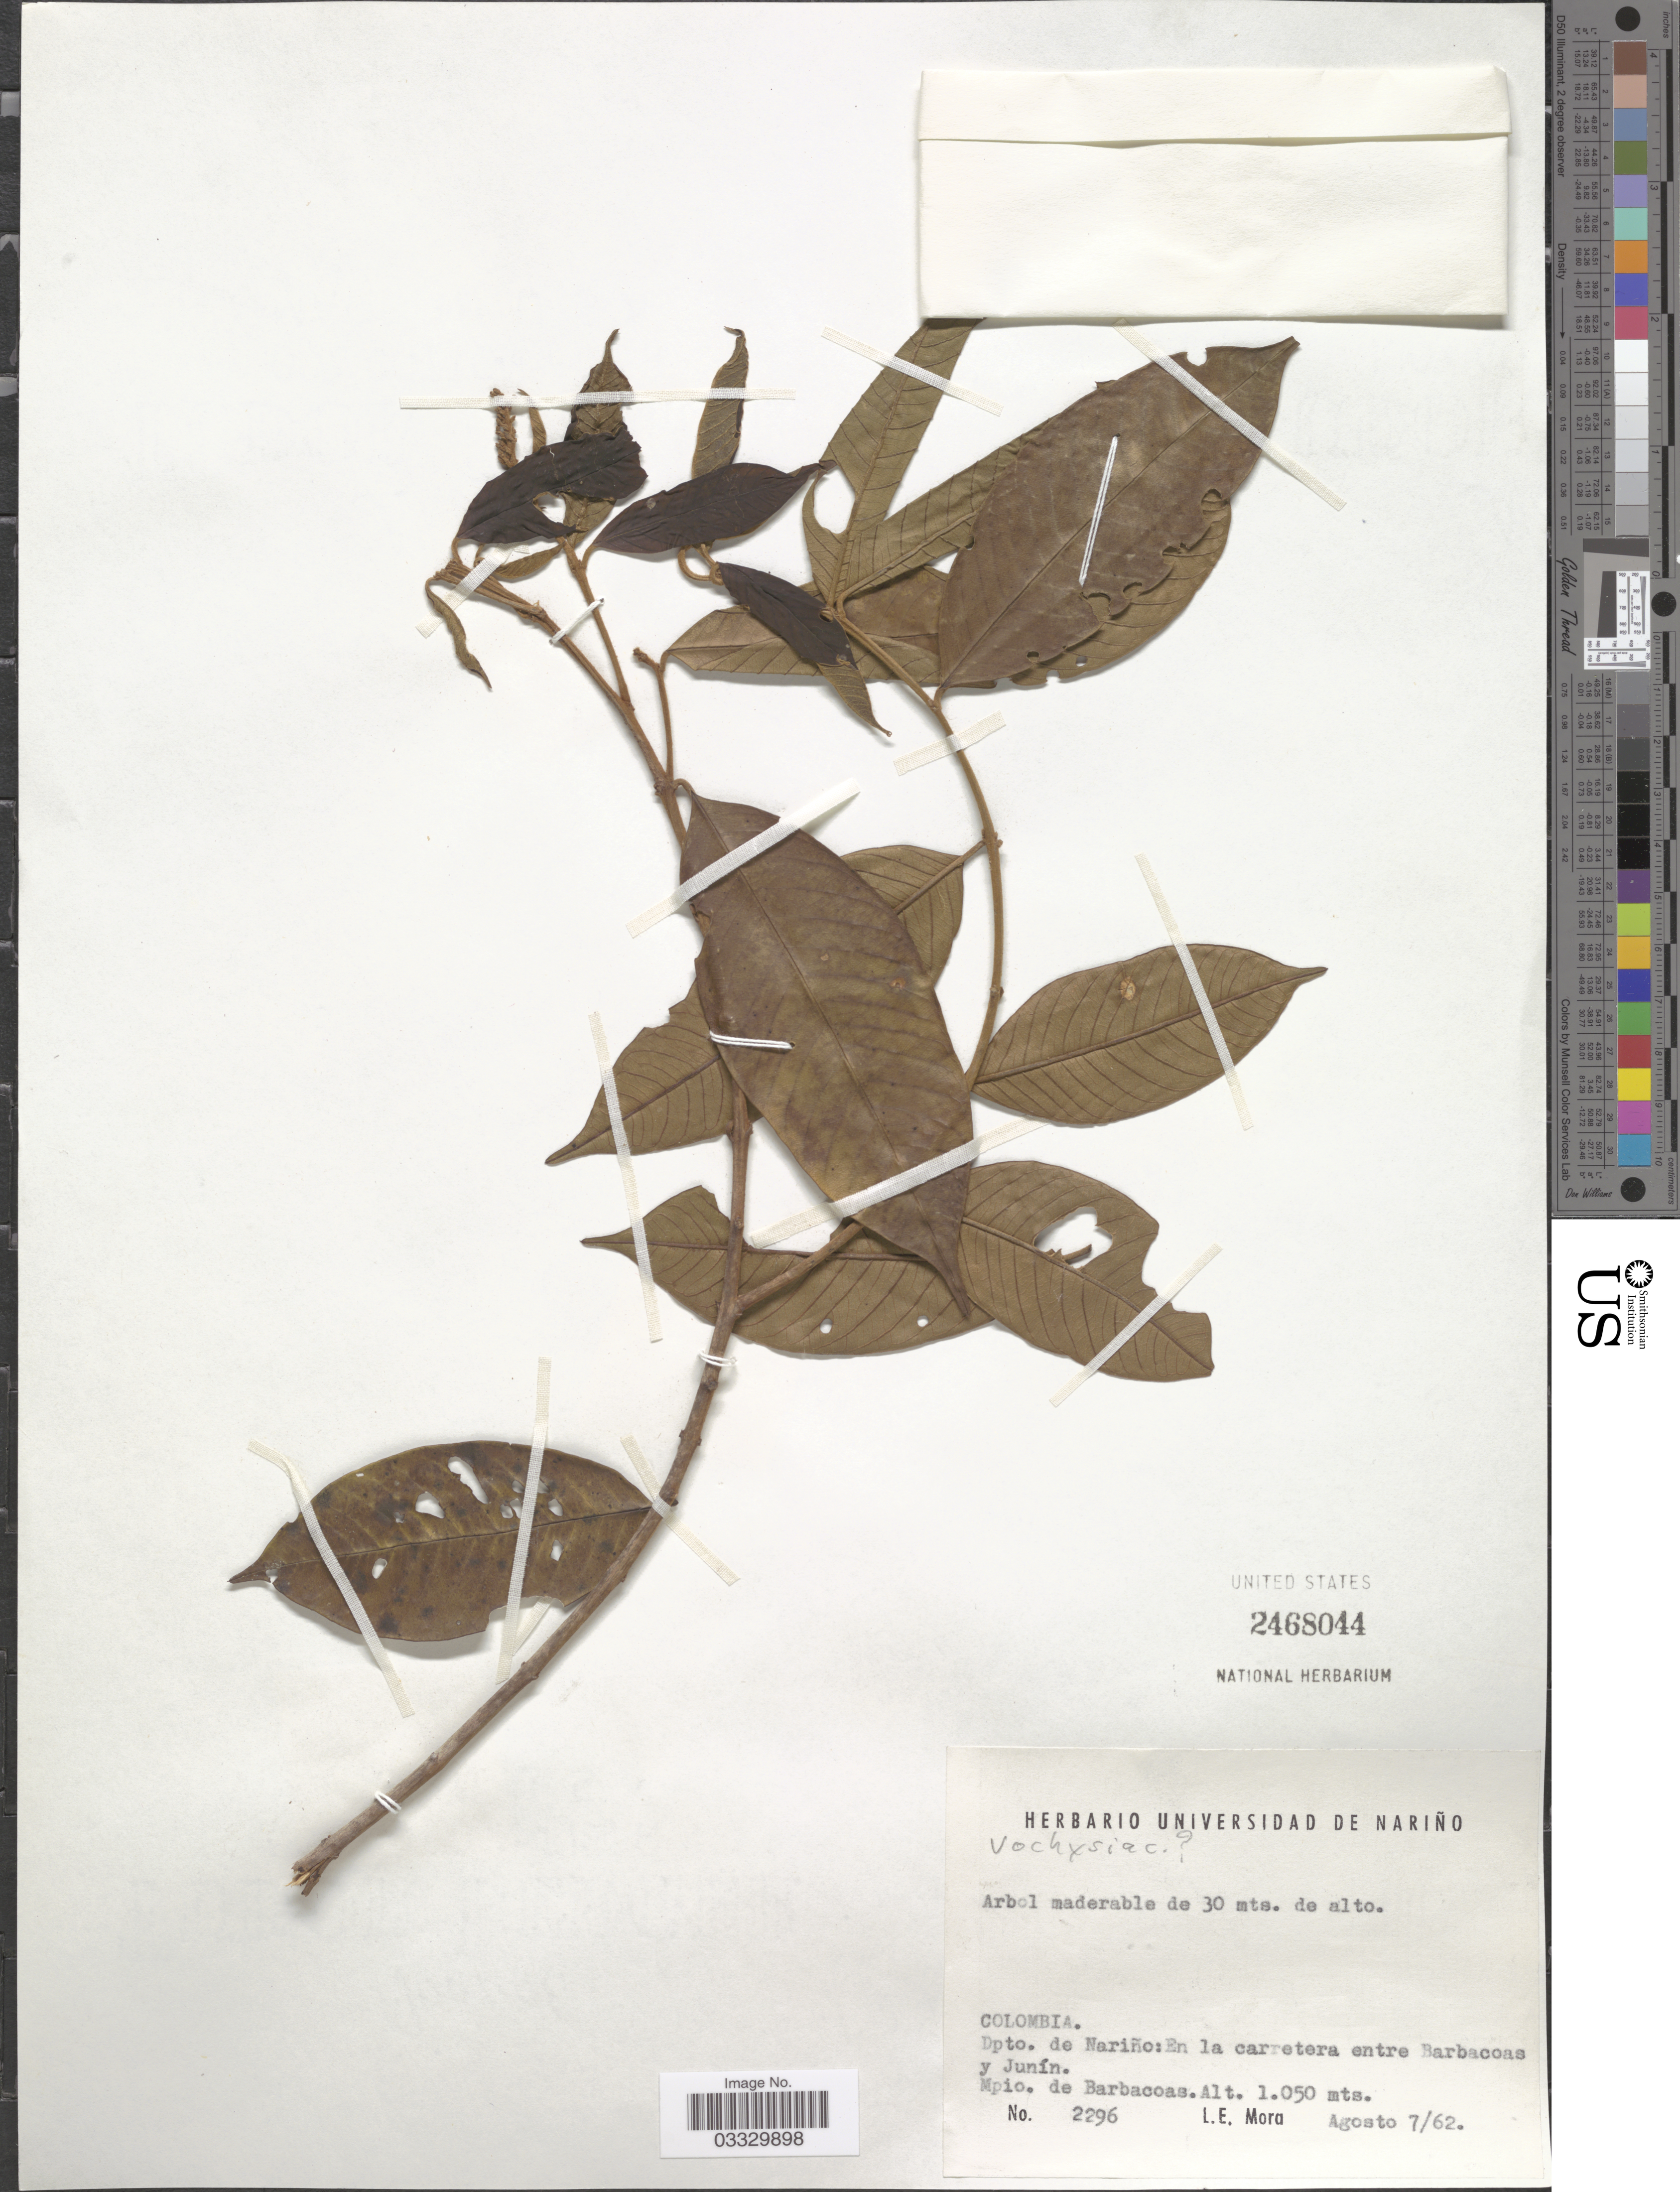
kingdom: Plantae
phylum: Tracheophyta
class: Magnoliopsida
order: Myrtales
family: Vochysiaceae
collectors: L. Mora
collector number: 2296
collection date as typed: Transcribed d/m/y: 7/8/62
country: Colombia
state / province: Nariño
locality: Dpto. de Nariño: En la carretera entre Barbacoas y Junín. Mpio. de Barbacoas.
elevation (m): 1050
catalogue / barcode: US 2468044